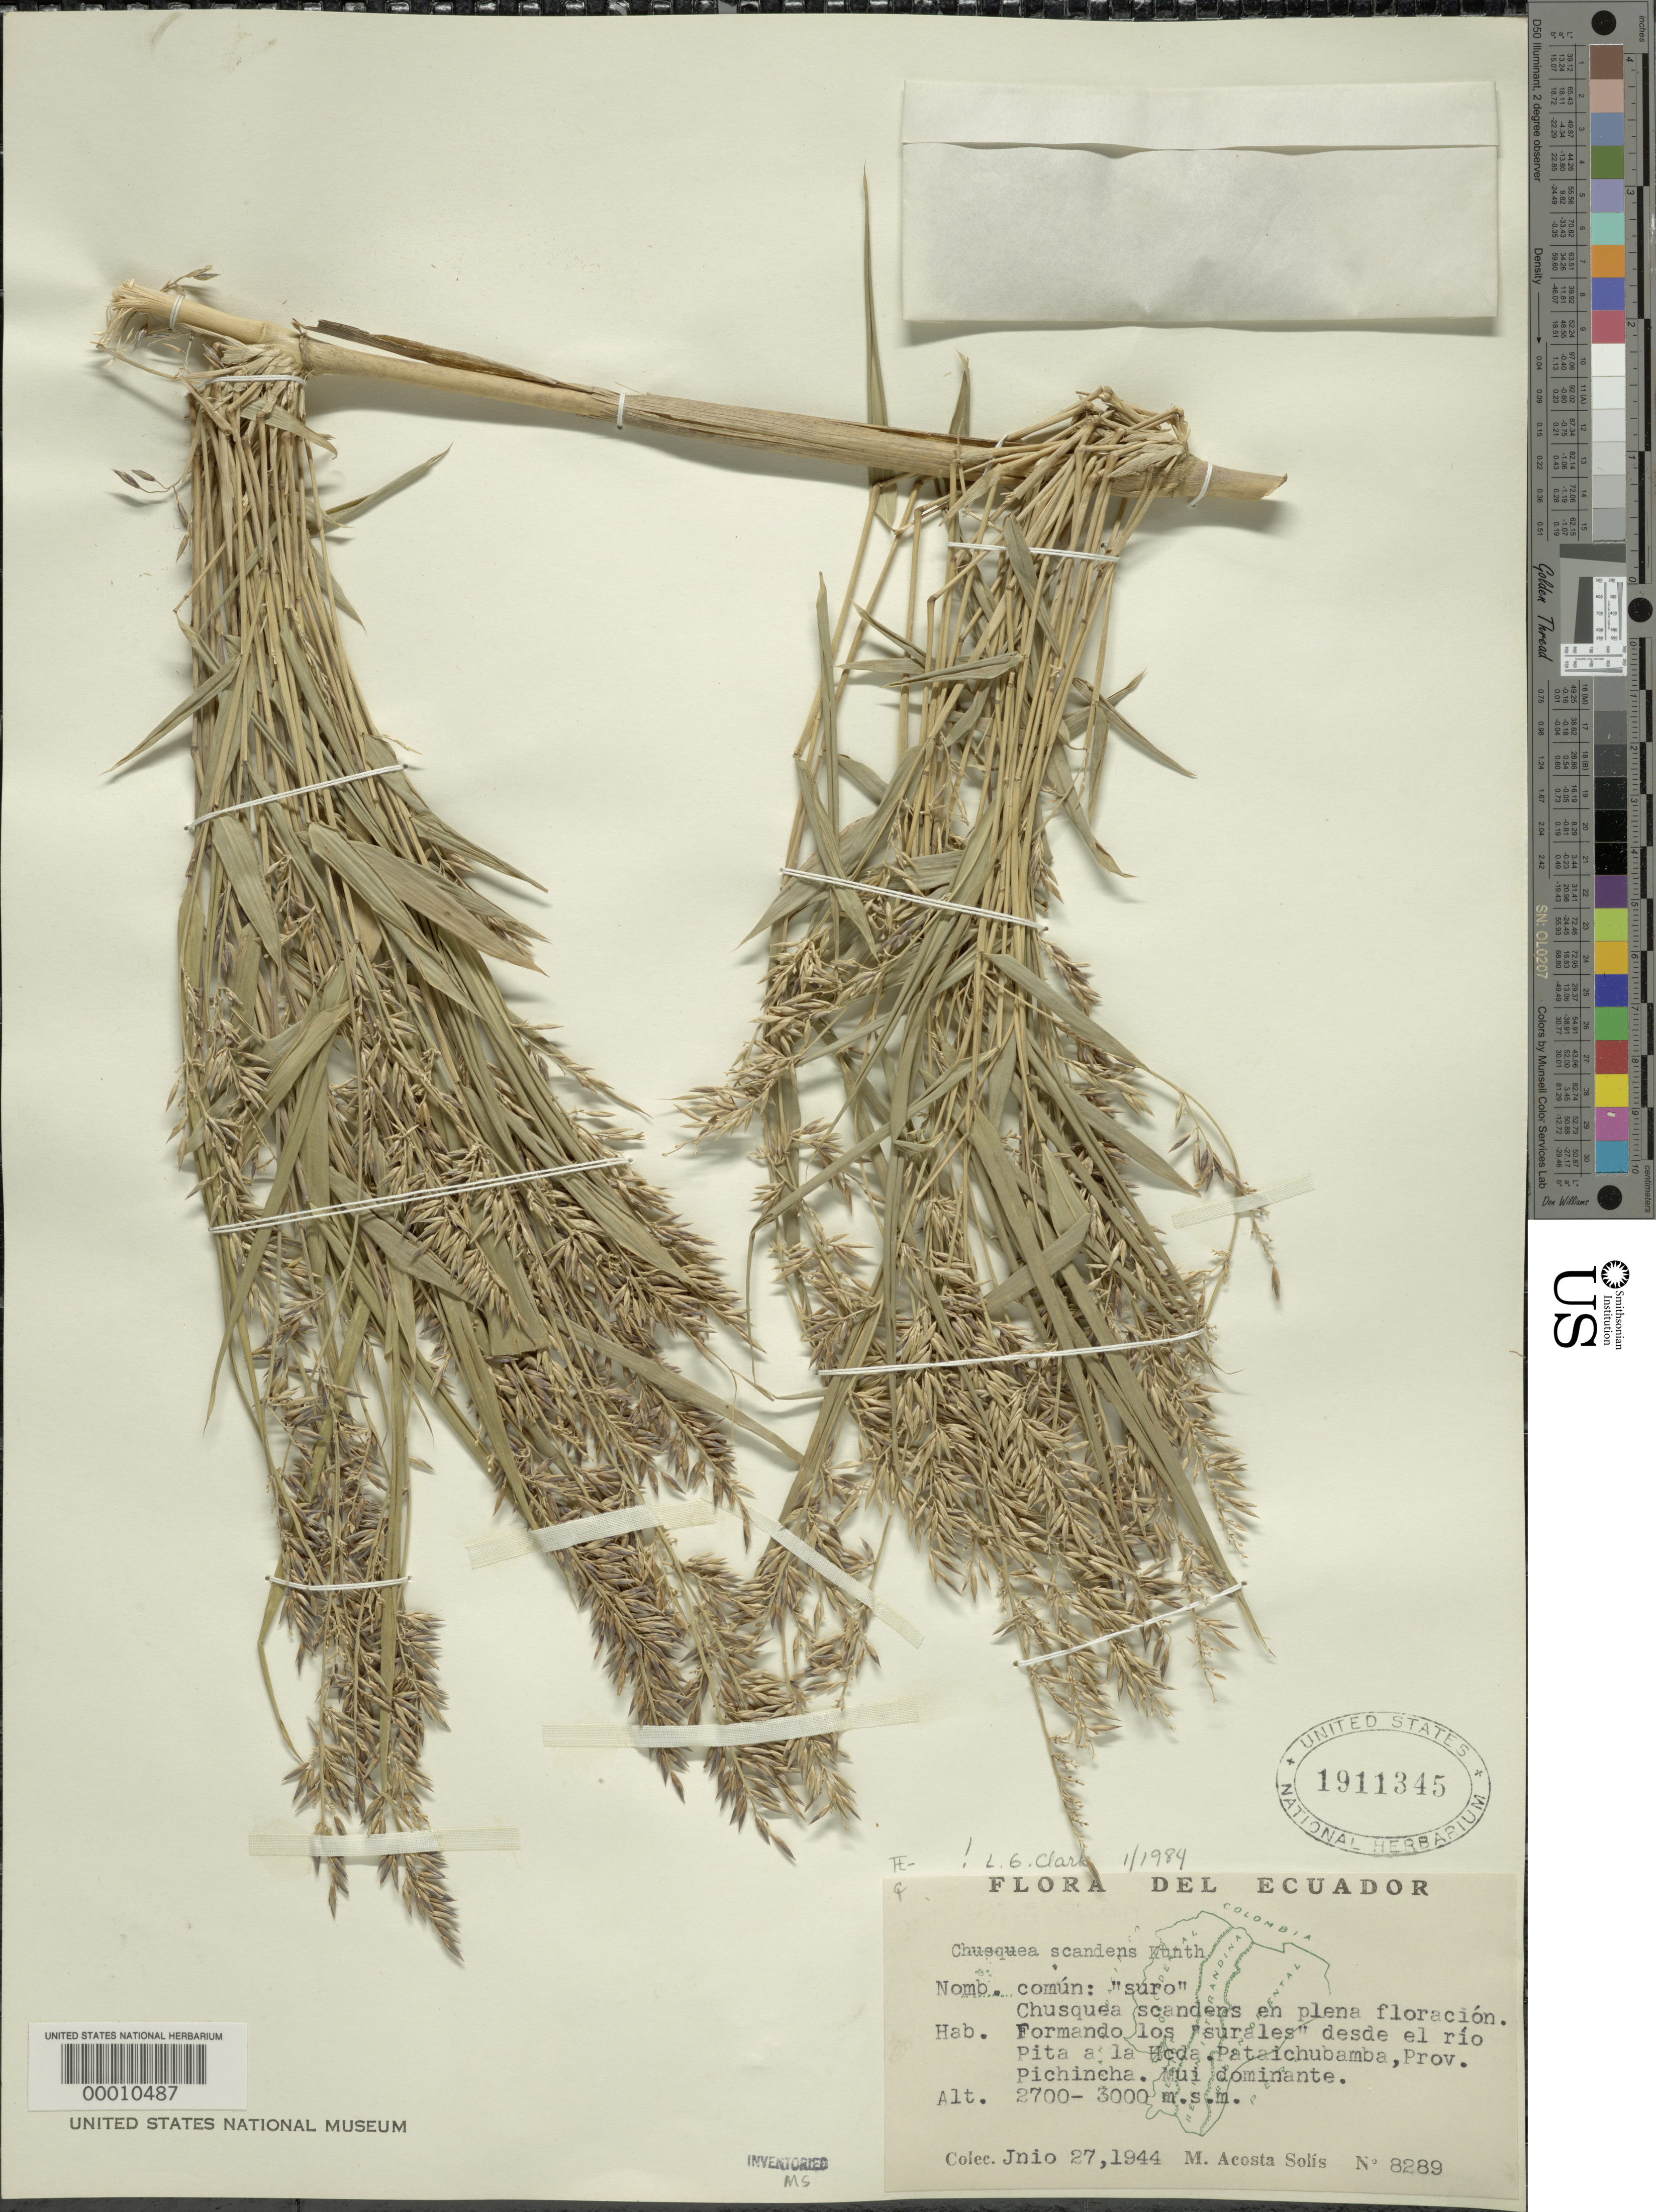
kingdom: Plantae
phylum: Tracheophyta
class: Liliopsida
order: Poales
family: Poaceae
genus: Chusquea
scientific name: Chusquea scandens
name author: Kunth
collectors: M. Acosta Solis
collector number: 8289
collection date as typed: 27 Jul 1944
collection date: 1944-07-27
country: Ecuador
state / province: Pichincha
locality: Pataichubamba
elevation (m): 2700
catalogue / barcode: US 1911345